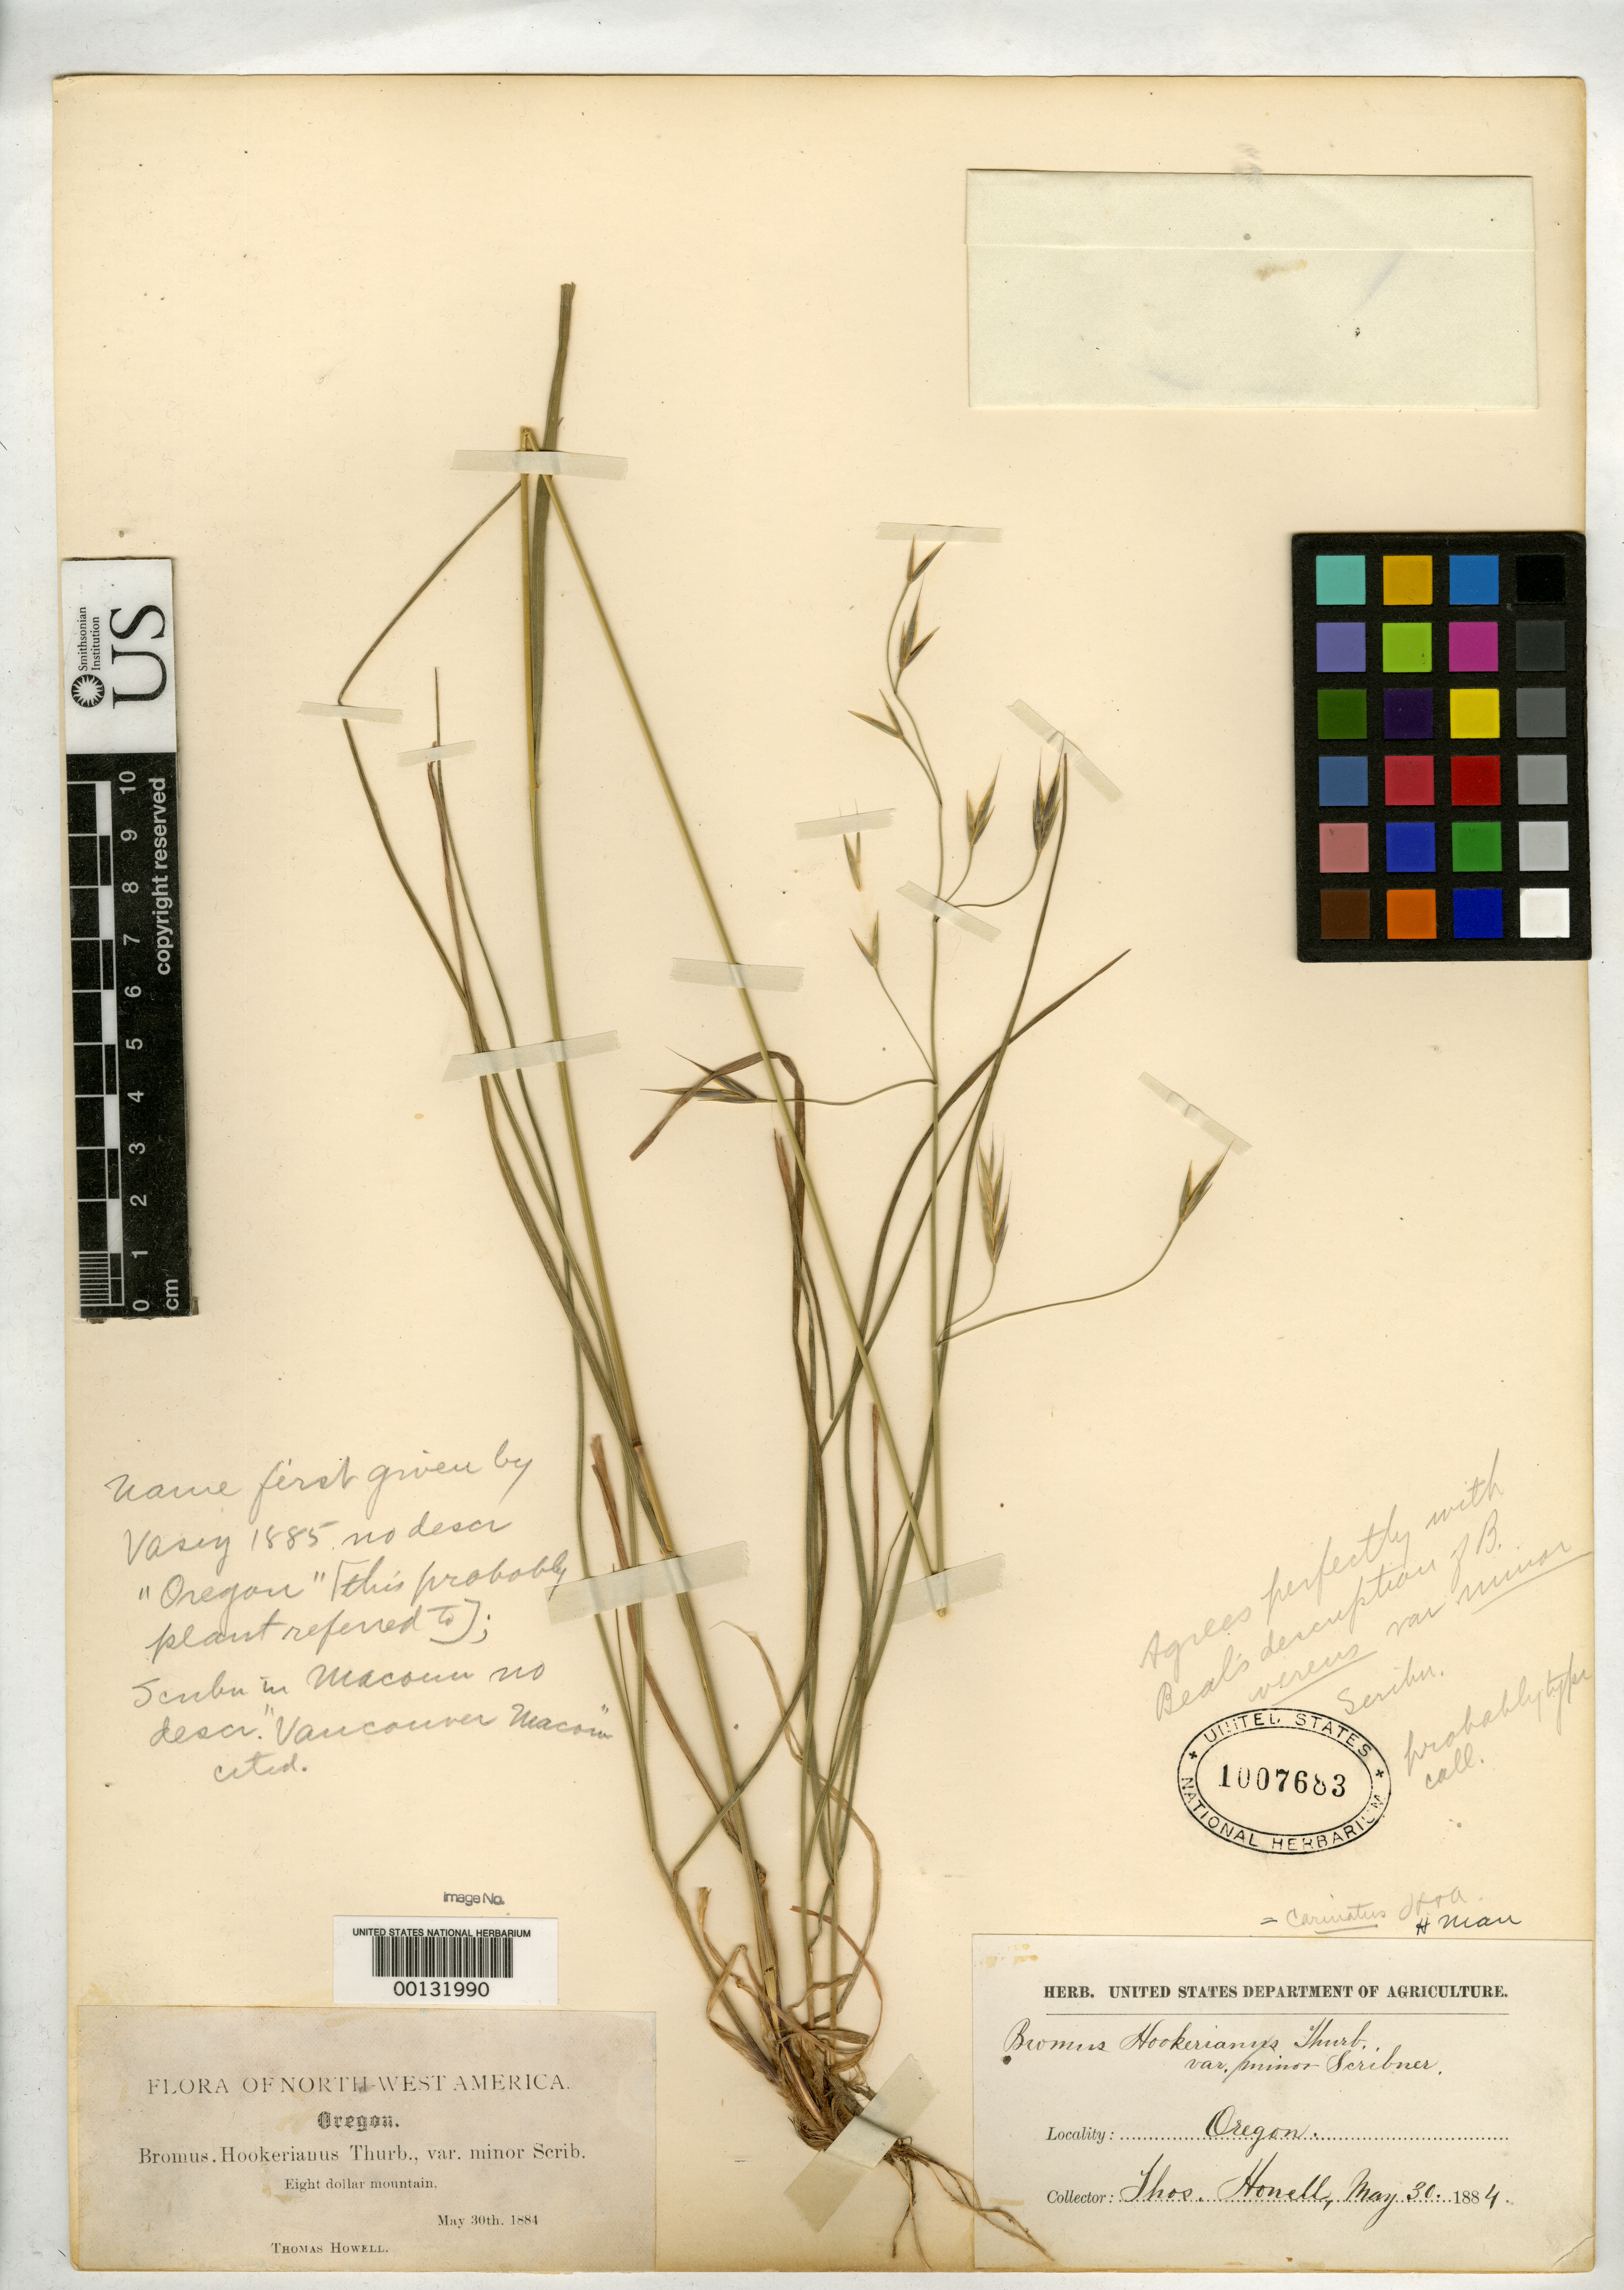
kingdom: Plantae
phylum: Tracheophyta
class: Liliopsida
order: Poales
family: Poaceae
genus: Bromus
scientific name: Bromus virens var. minor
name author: Scribn. ex W.J. Beal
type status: Type Collection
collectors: T. Howell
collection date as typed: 30 May 1884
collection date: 1884-05-30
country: United States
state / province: Oregon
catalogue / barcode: US 1007683